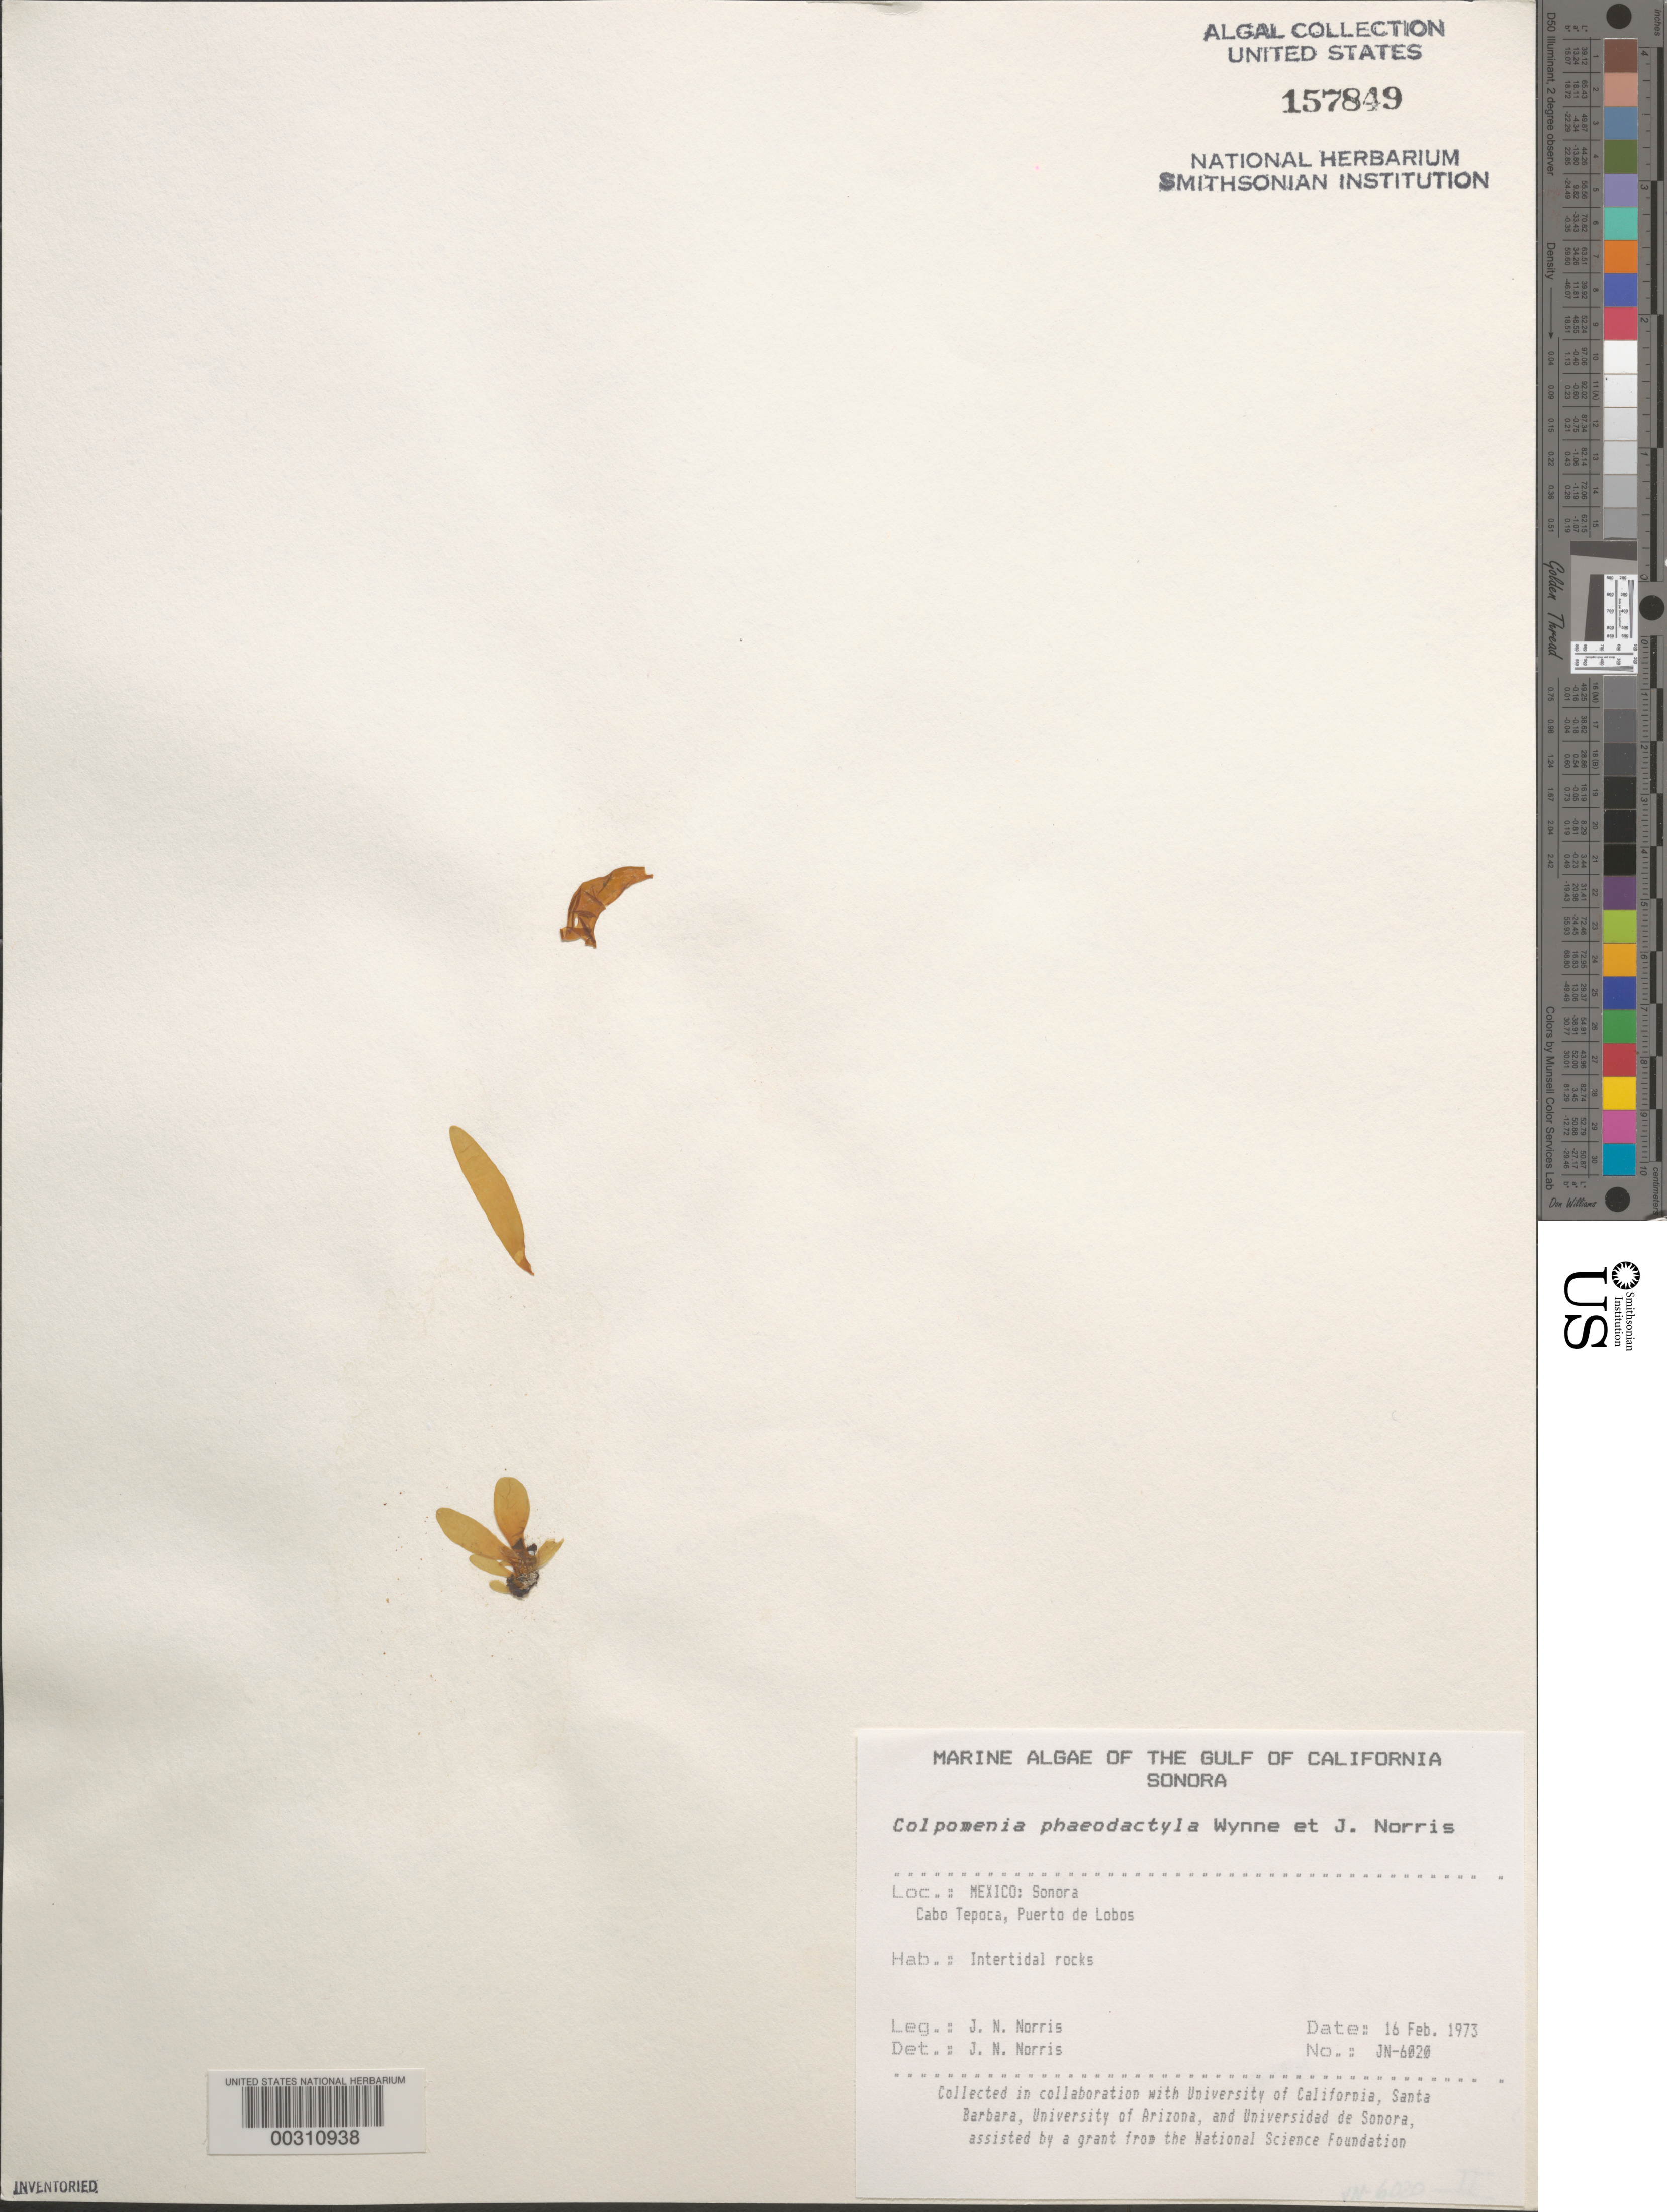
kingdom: Chromista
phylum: Ochrophyta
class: Phaeophyceae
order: Scytosiphonales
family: Scytosiphonaceae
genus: Dactylosiphon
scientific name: Dactylosiphon durvillei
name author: (Bory) Santiañez et al.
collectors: J. N. Norris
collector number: JN-6020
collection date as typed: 16 Feb 1973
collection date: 1973-02-16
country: Mexico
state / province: Sonora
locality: Cabo Tepoca, Puerto de Lobos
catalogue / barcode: US 157849